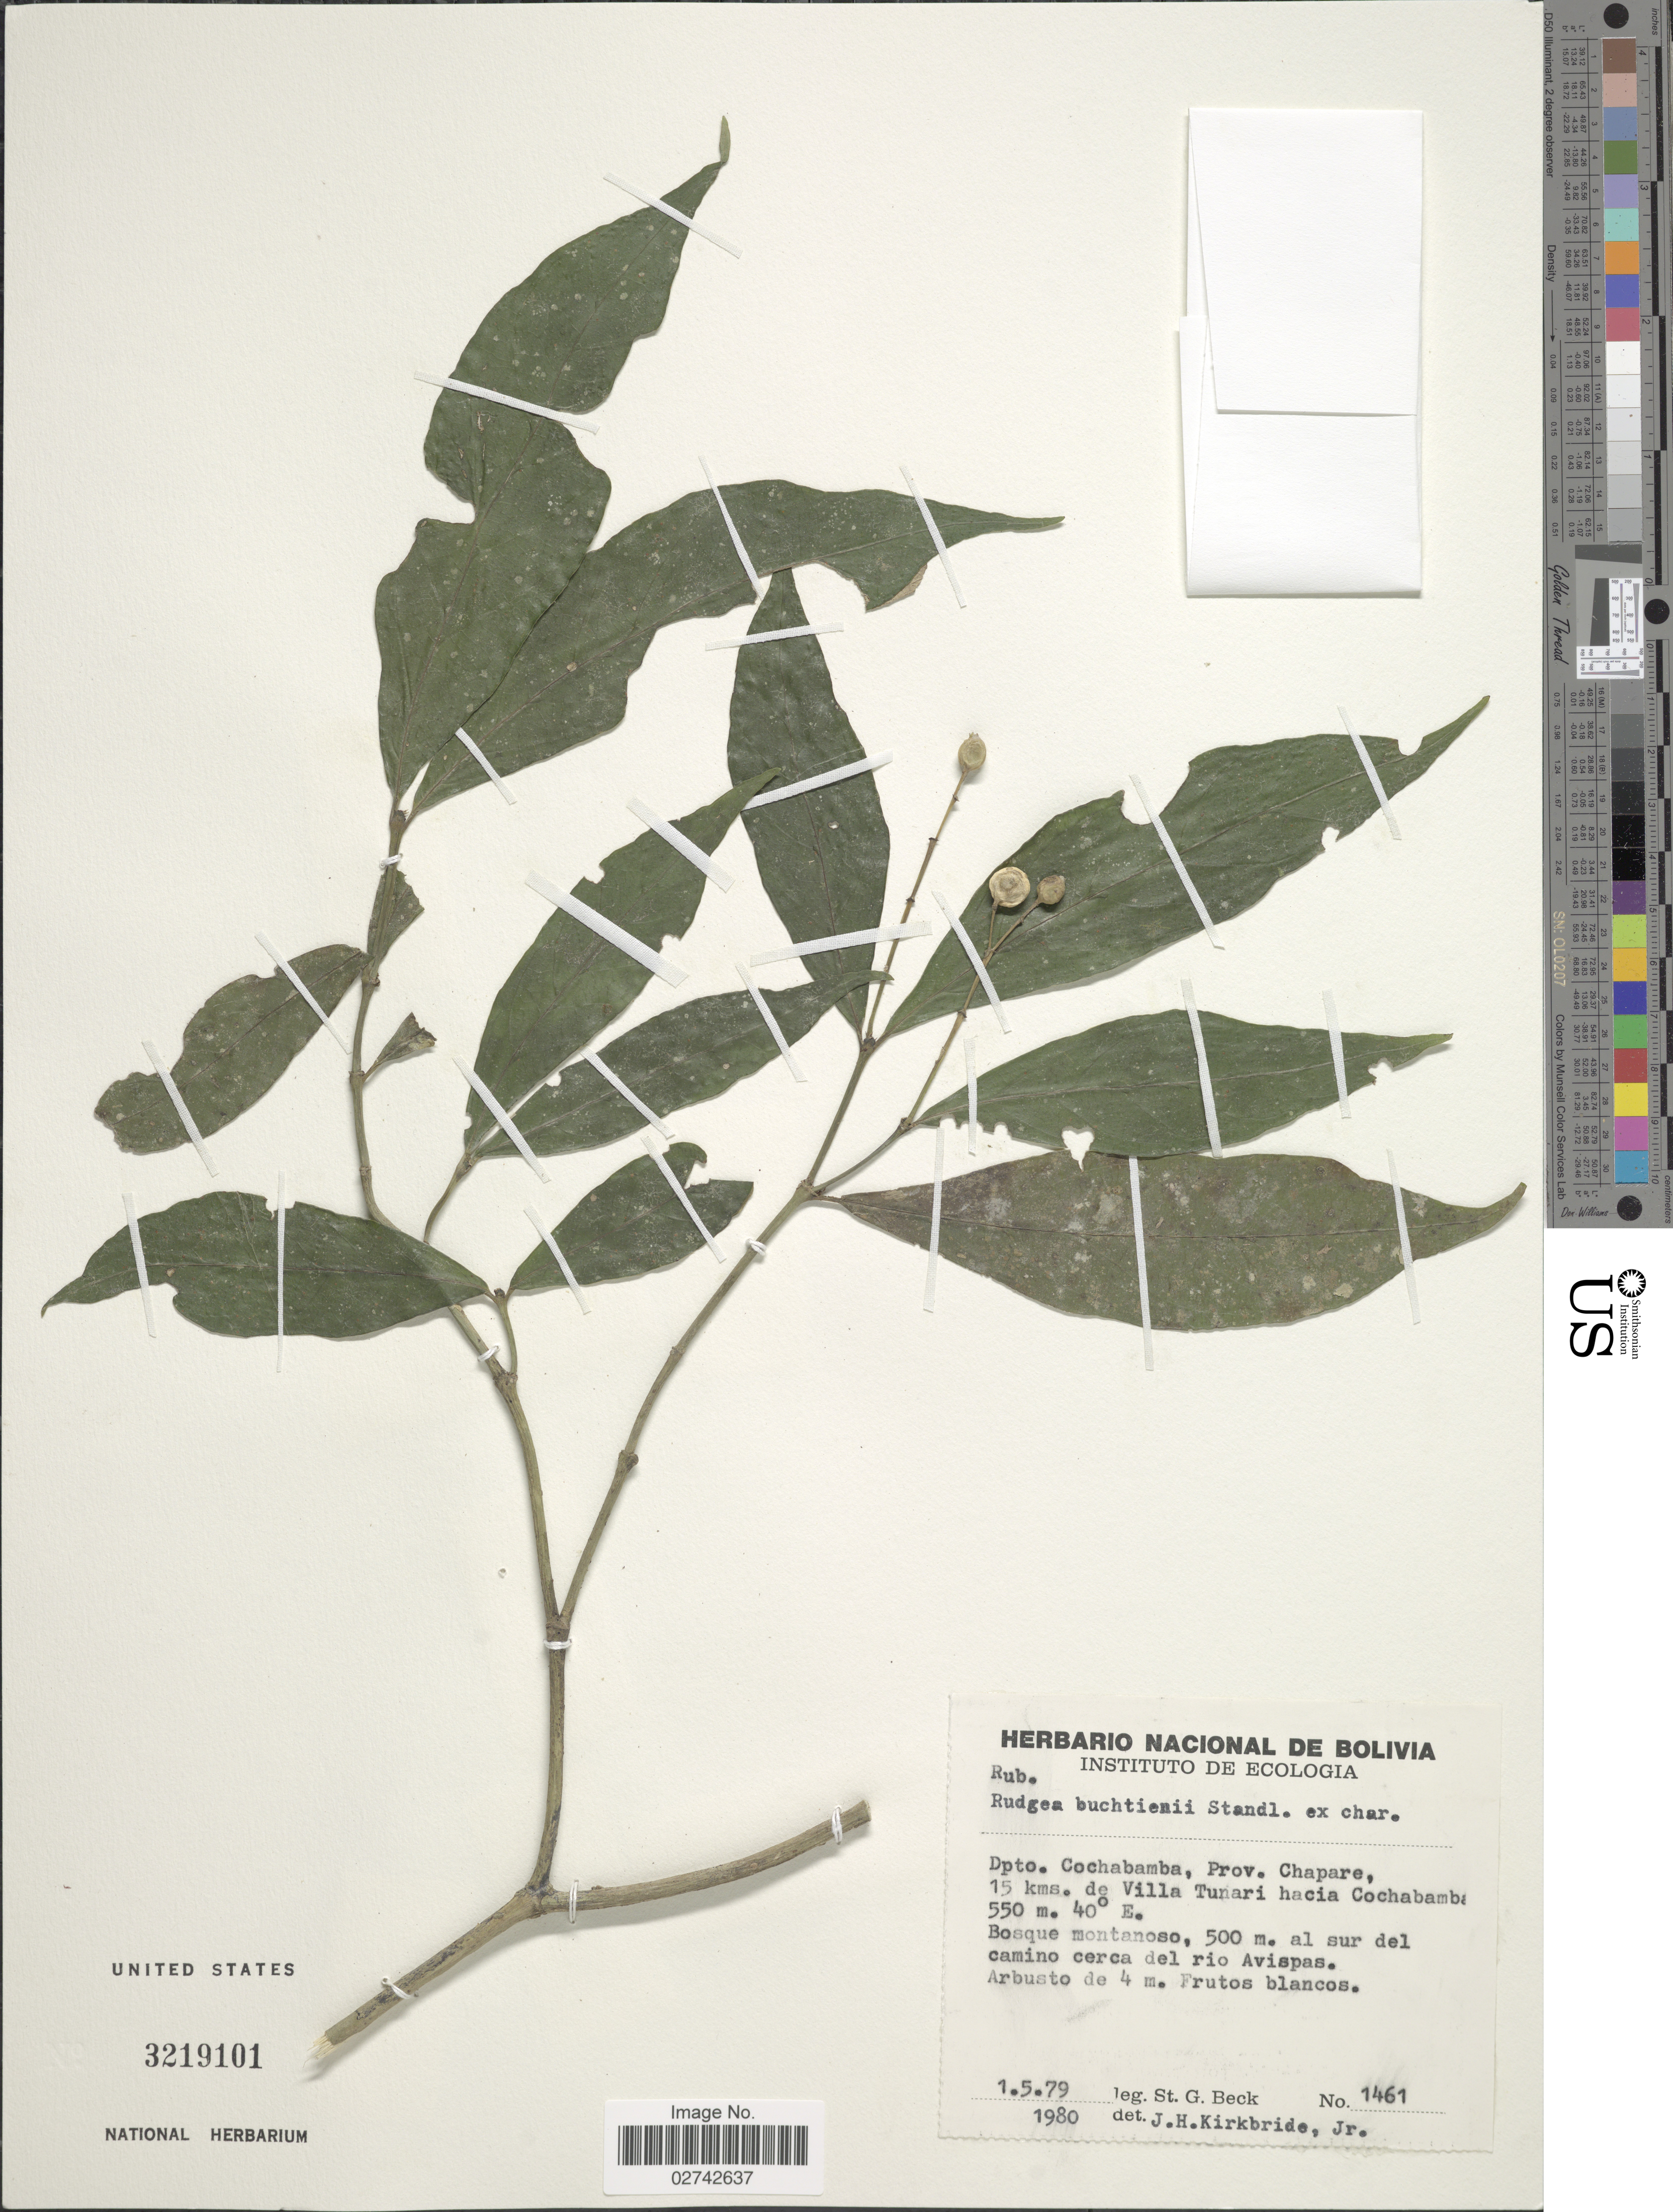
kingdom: Plantae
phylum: Tracheophyta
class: Magnoliopsida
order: Gentianales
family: Rubiaceae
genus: Rudgea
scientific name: Rudgea buchtienii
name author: Standl.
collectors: S. G. Beck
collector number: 1461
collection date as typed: Transcribed d/m/y: 1/5/79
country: Bolivia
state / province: Cochabamba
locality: Dpto. Cochabamba, Prov. Chapare, 15 kms. de Villa Tunari hacia Cochabamba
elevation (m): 550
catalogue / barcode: US 3219101